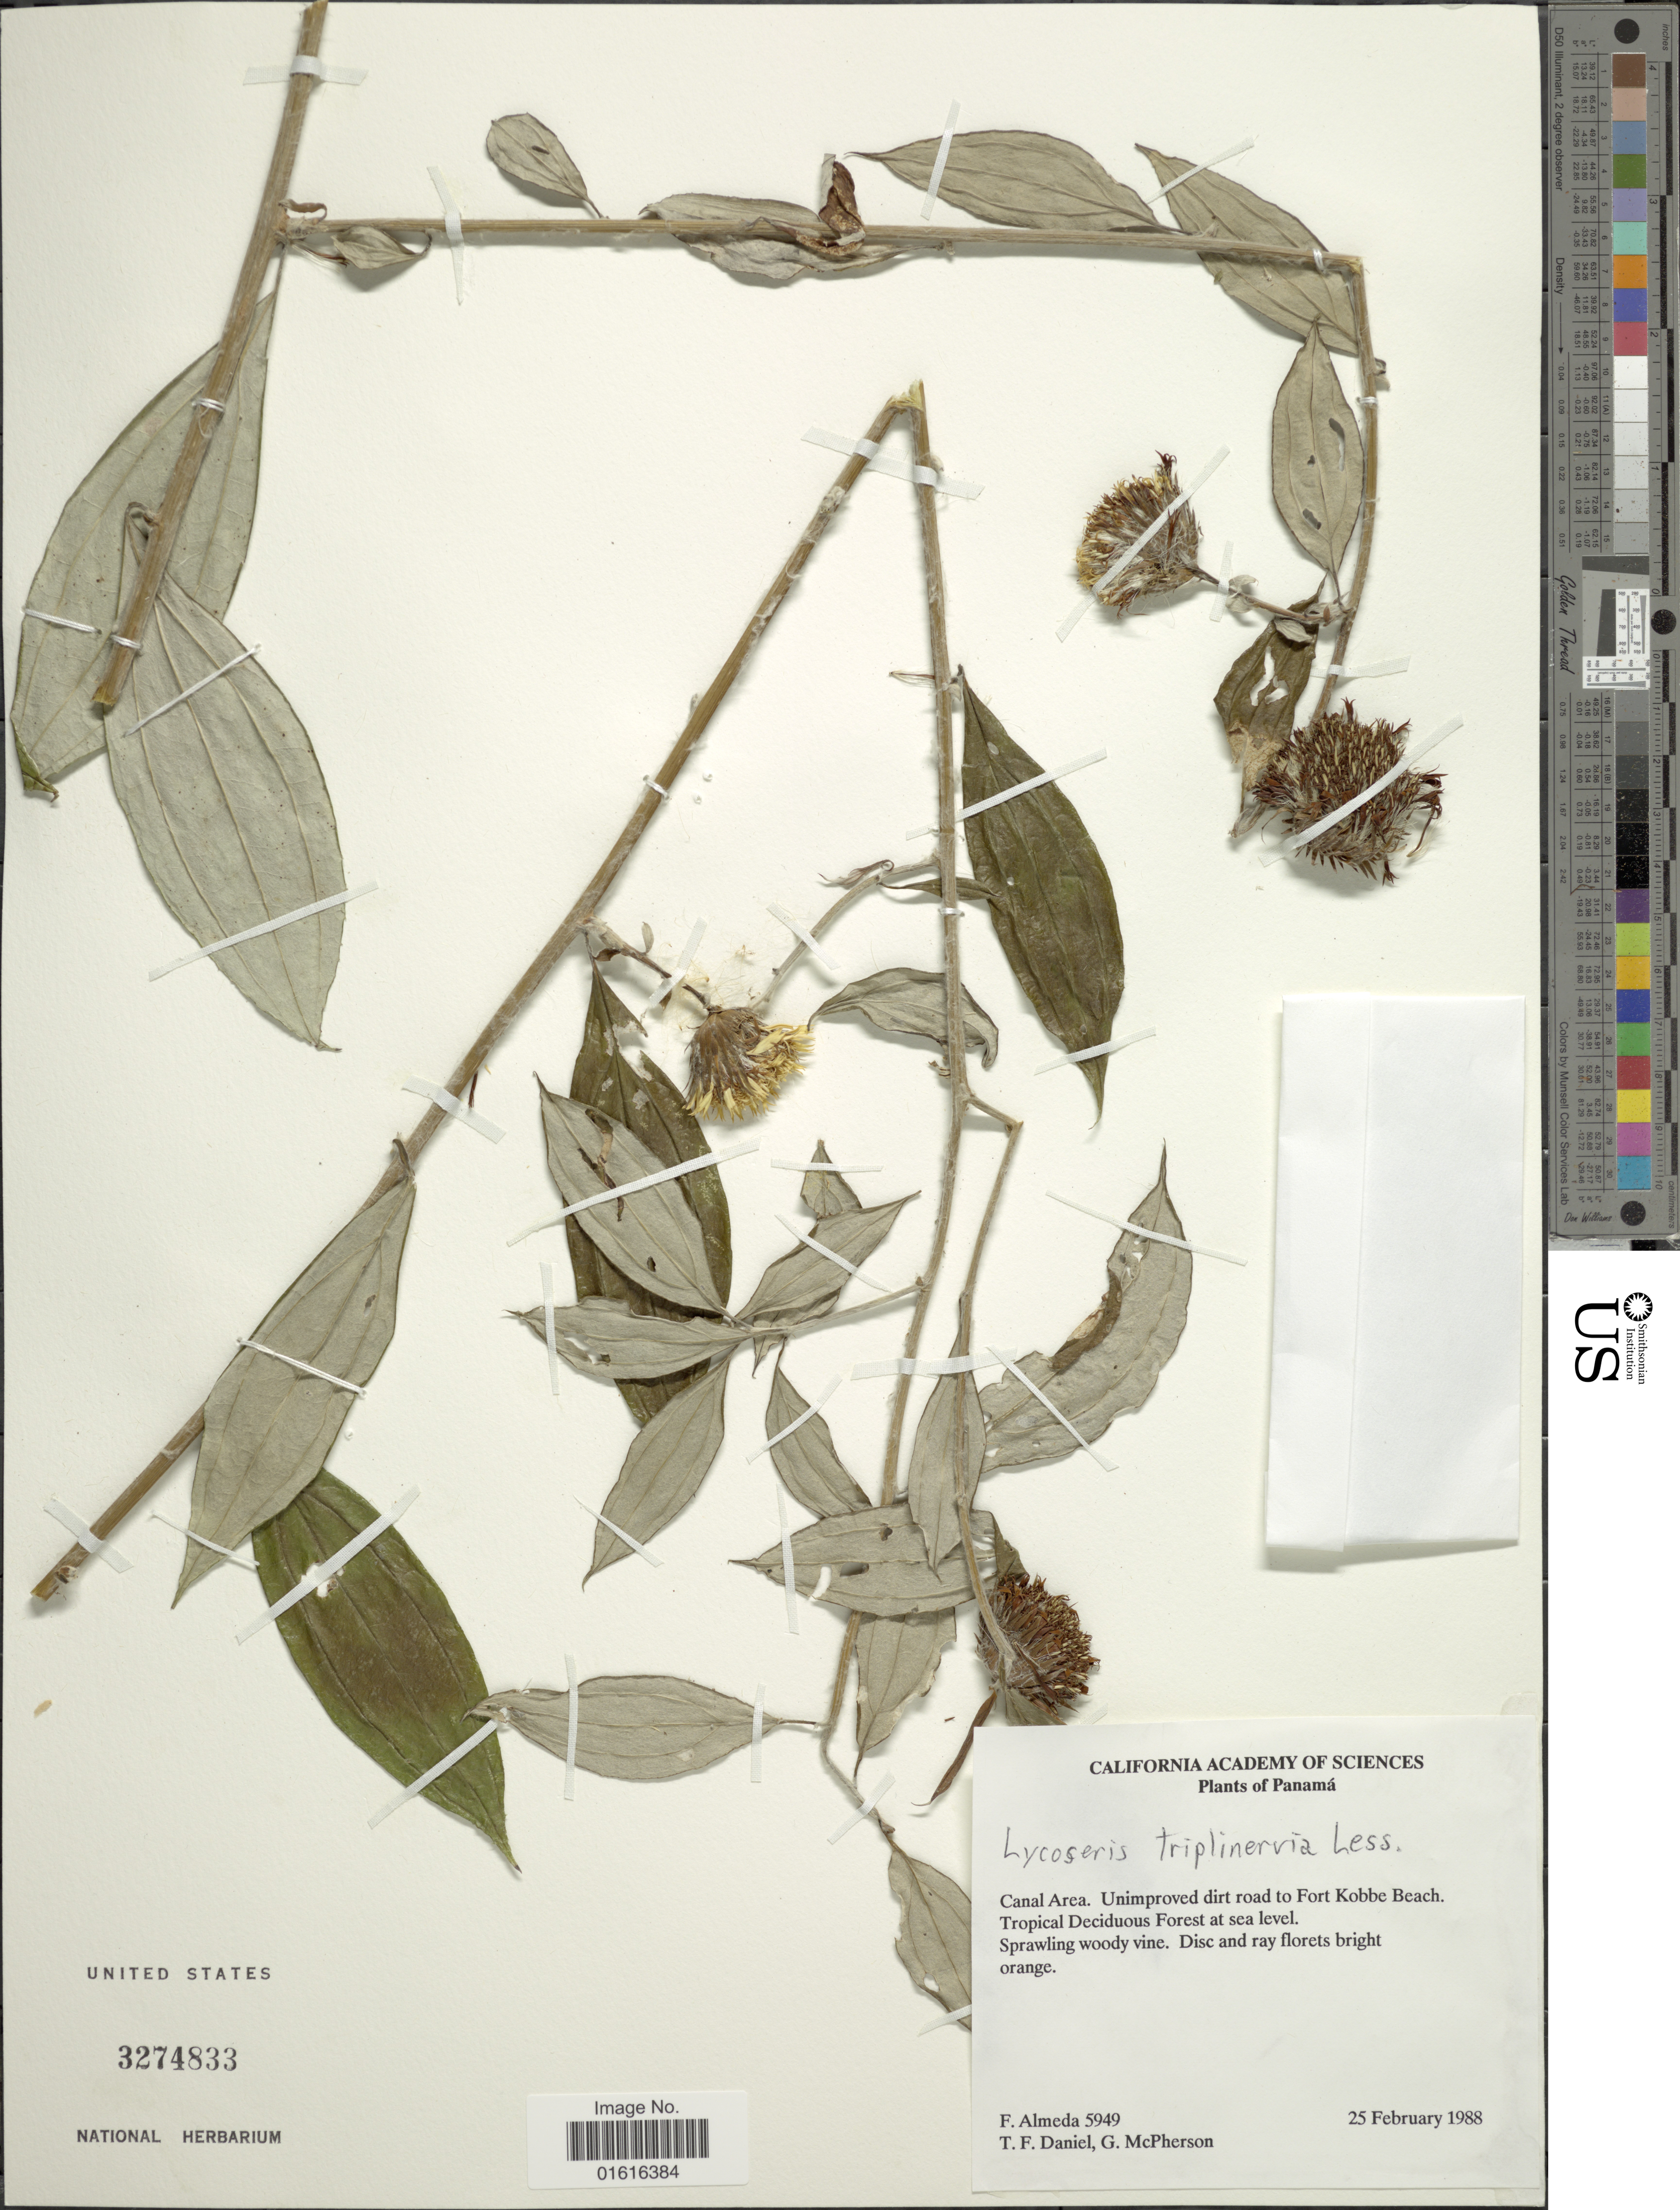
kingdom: Plantae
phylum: Tracheophyta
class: Magnoliopsida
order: Asterales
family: Asteraceae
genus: Lycoseris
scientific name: Lycoseris triplinervia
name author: Less.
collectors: F. Almeda, T. F. Daniel & G. D. McPherson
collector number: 5949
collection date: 1988-02-25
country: Panama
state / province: Colón / Panamá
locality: Canal area. Unimproved dirt road to Fort Kobbe Beach.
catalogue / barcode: US 3274833